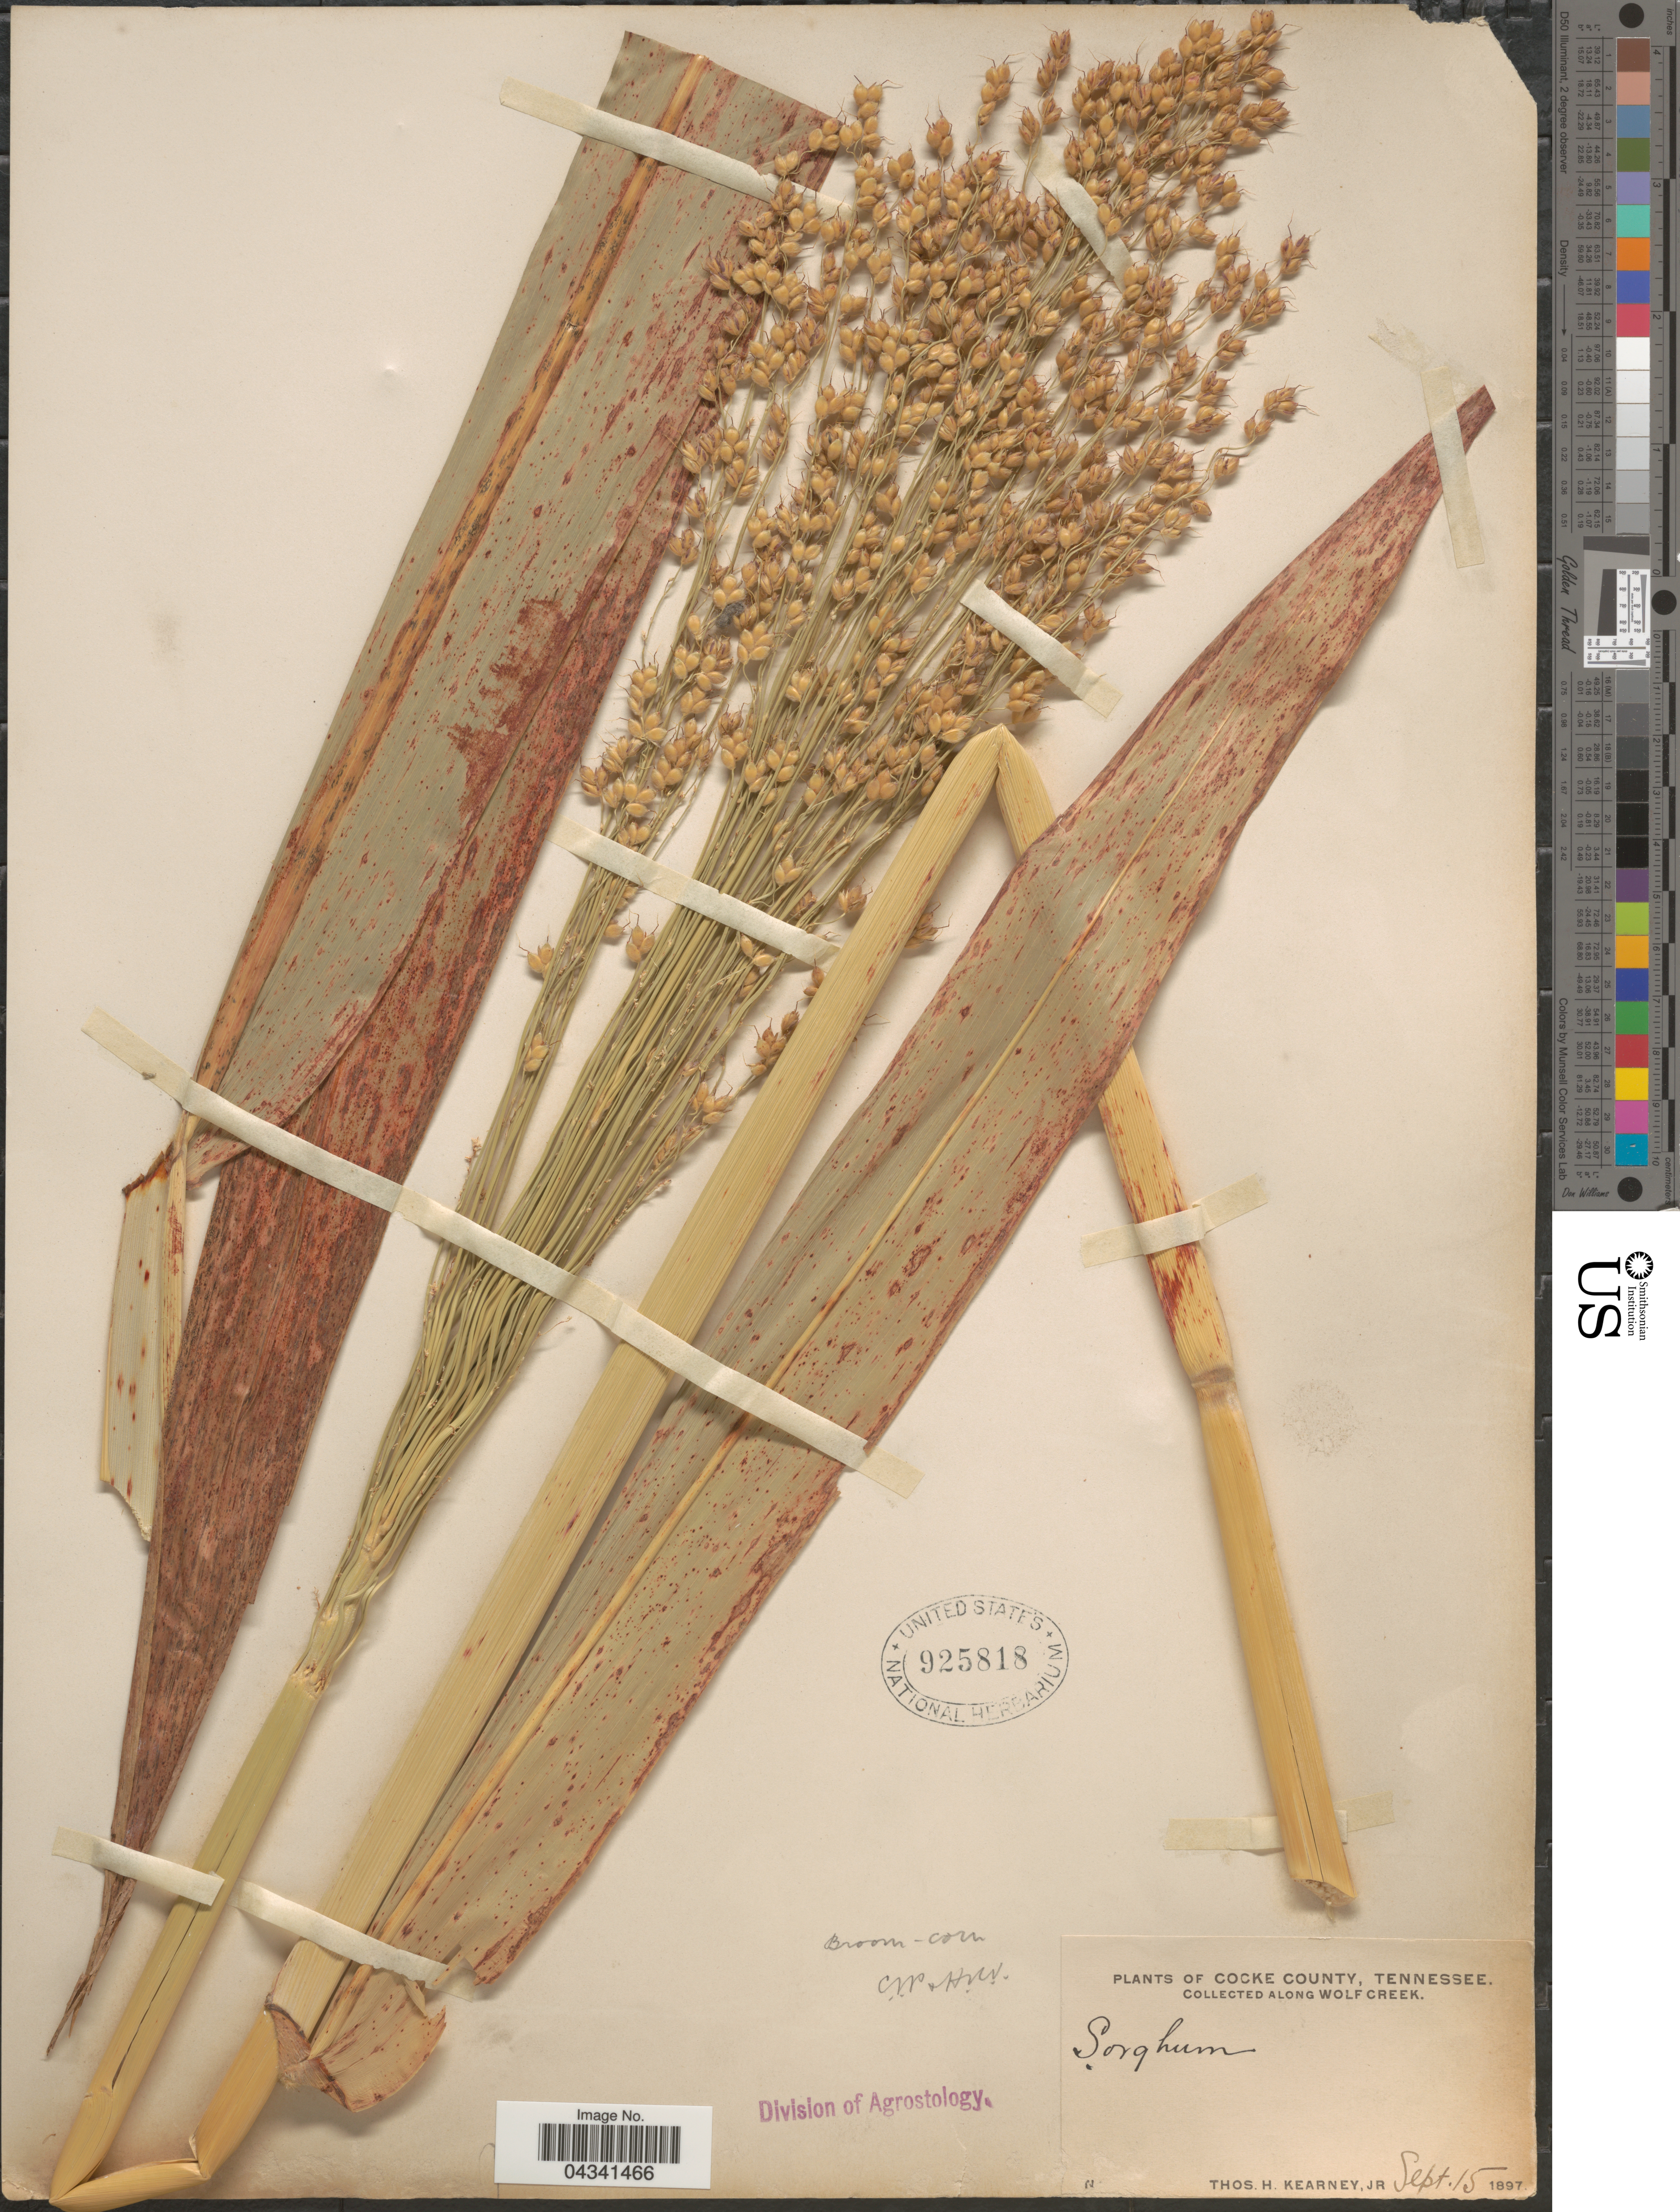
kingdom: Plantae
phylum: Tracheophyta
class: Liliopsida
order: Poales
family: Poaceae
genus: Sorghum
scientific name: Sorghum bicolor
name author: (L.) Moench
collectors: T. H. Kearney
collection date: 1897-09-15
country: United States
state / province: Tennessee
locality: Cocke County. Along Wolf Creek.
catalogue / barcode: US 925818